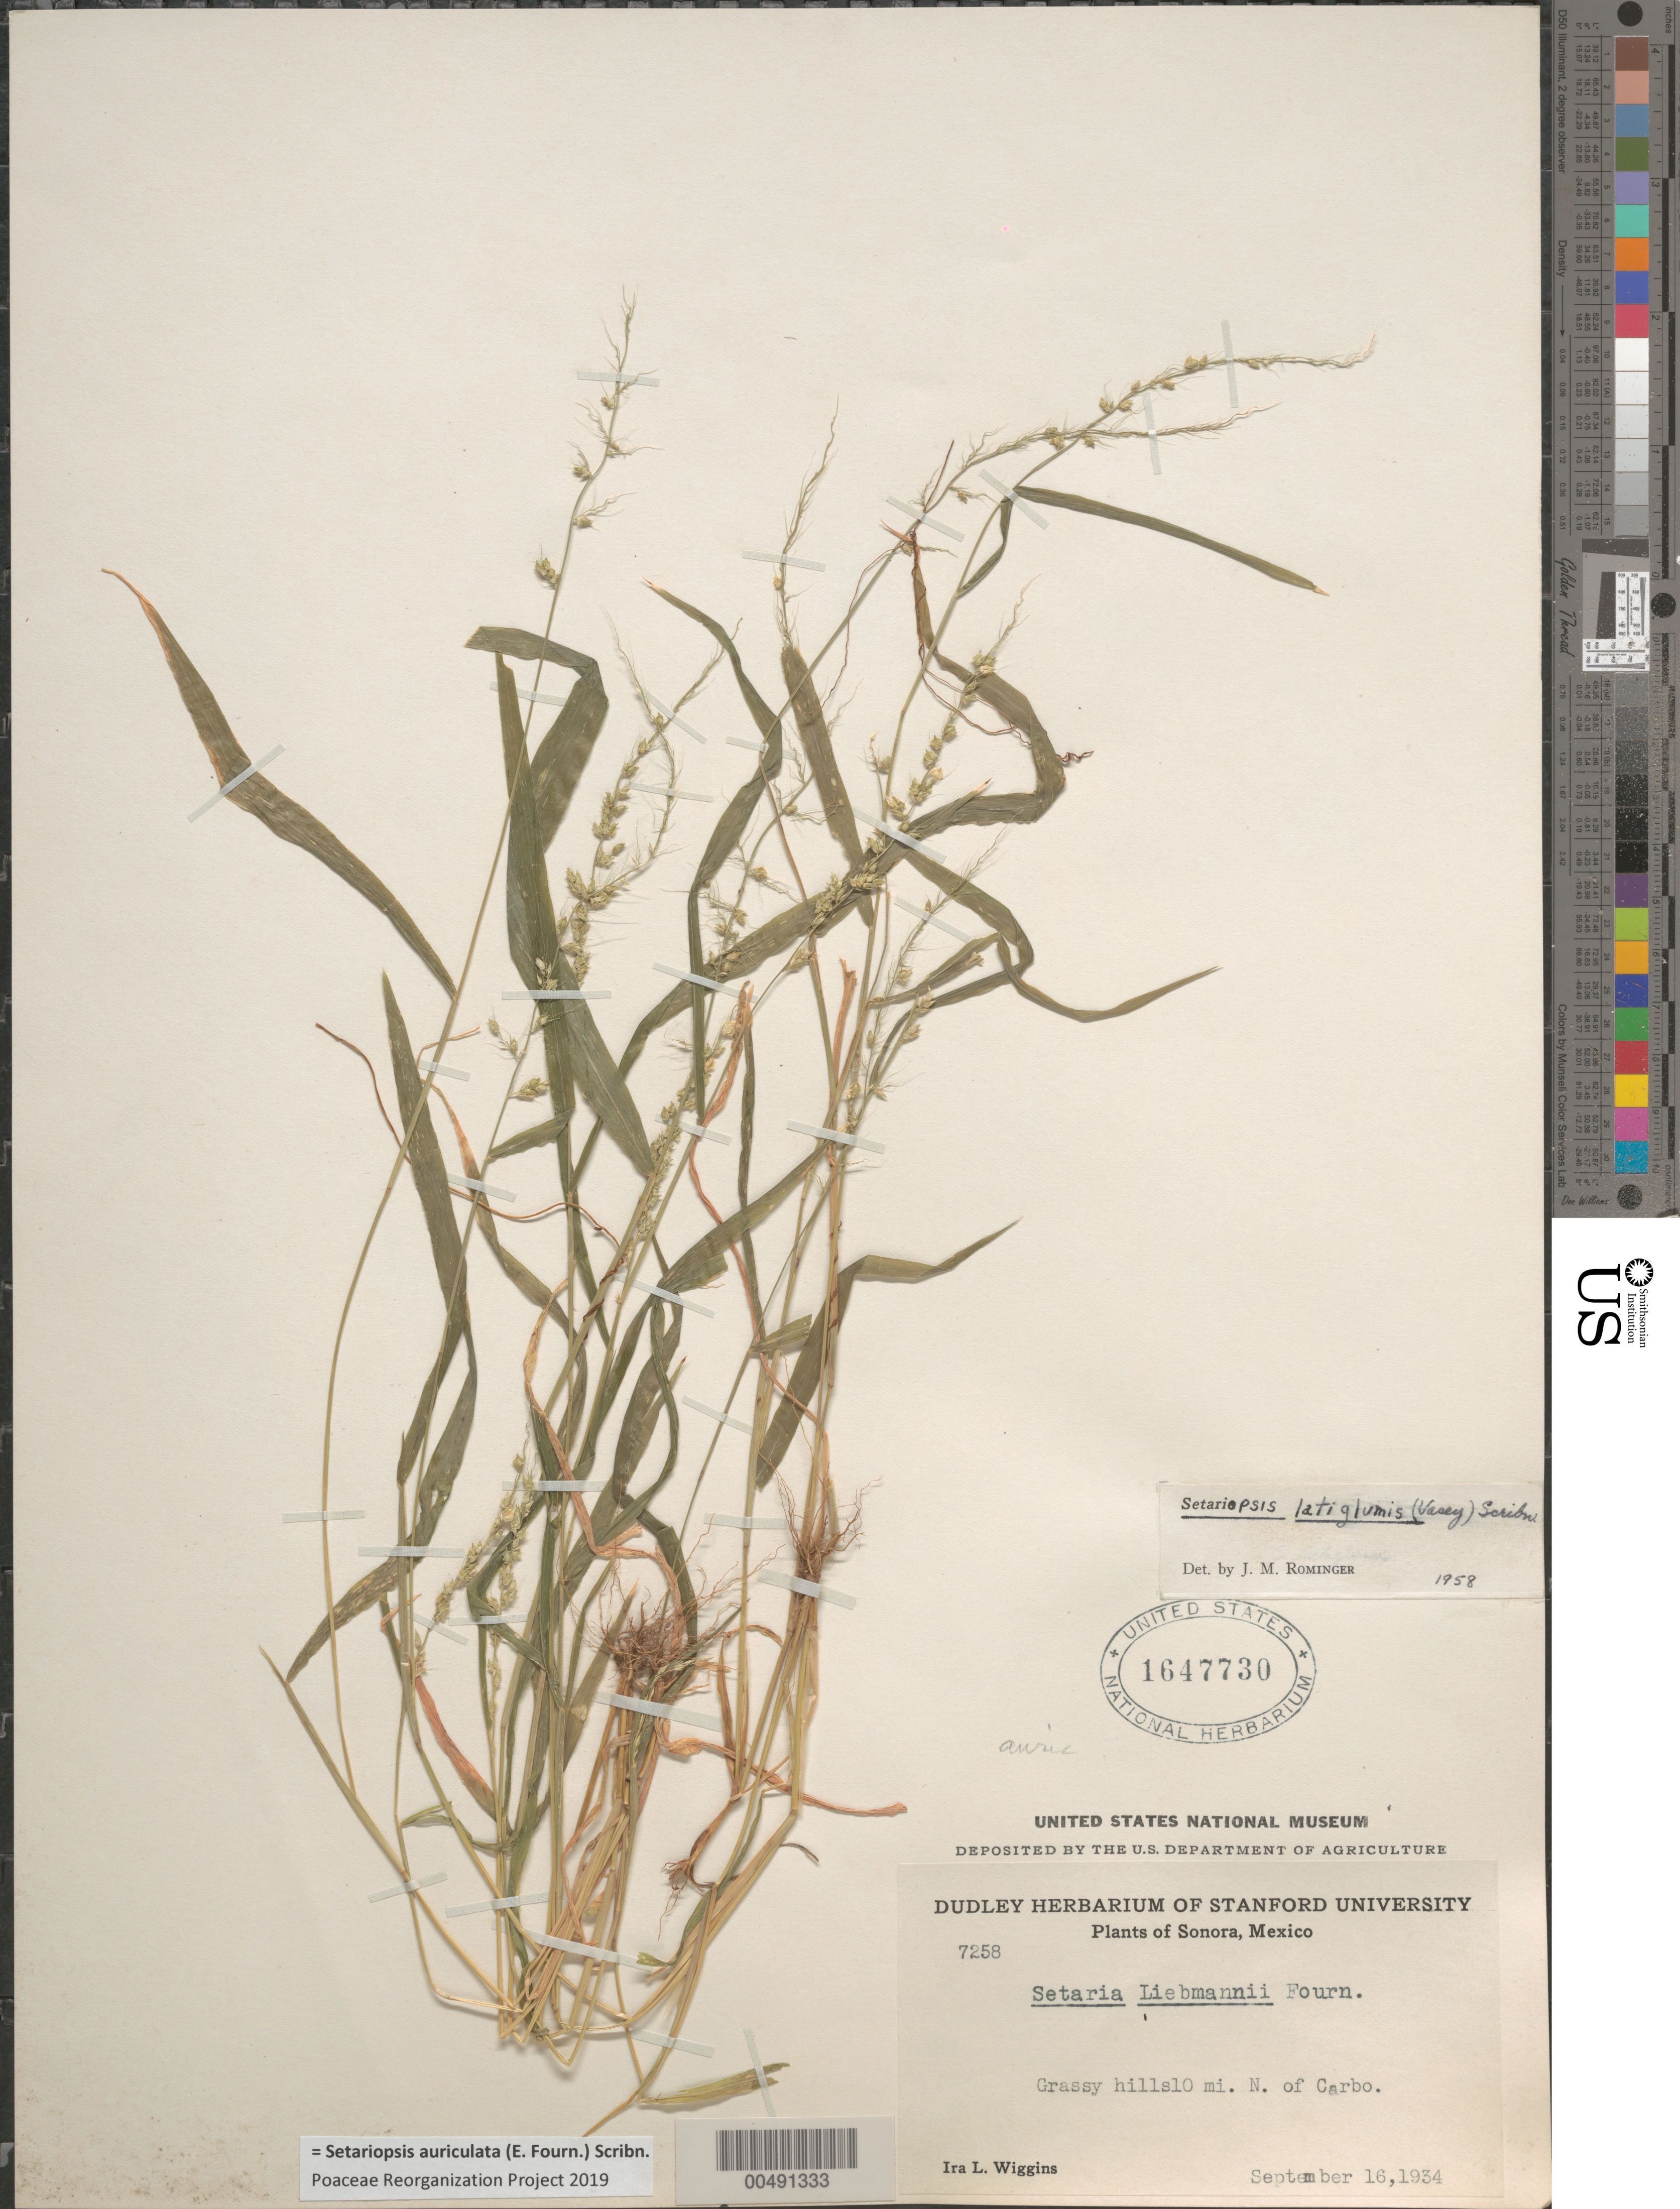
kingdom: Plantae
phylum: Tracheophyta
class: Liliopsida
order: Poales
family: Poaceae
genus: Setariopsis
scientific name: Setariopsis auriculata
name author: (E. Fourn.) Scribn.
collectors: I. L. Wiggins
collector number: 7258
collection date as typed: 16 Sep 1934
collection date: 1934-09-16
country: Mexico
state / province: Sonora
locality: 10 mi N of Carbo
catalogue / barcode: US 1647730